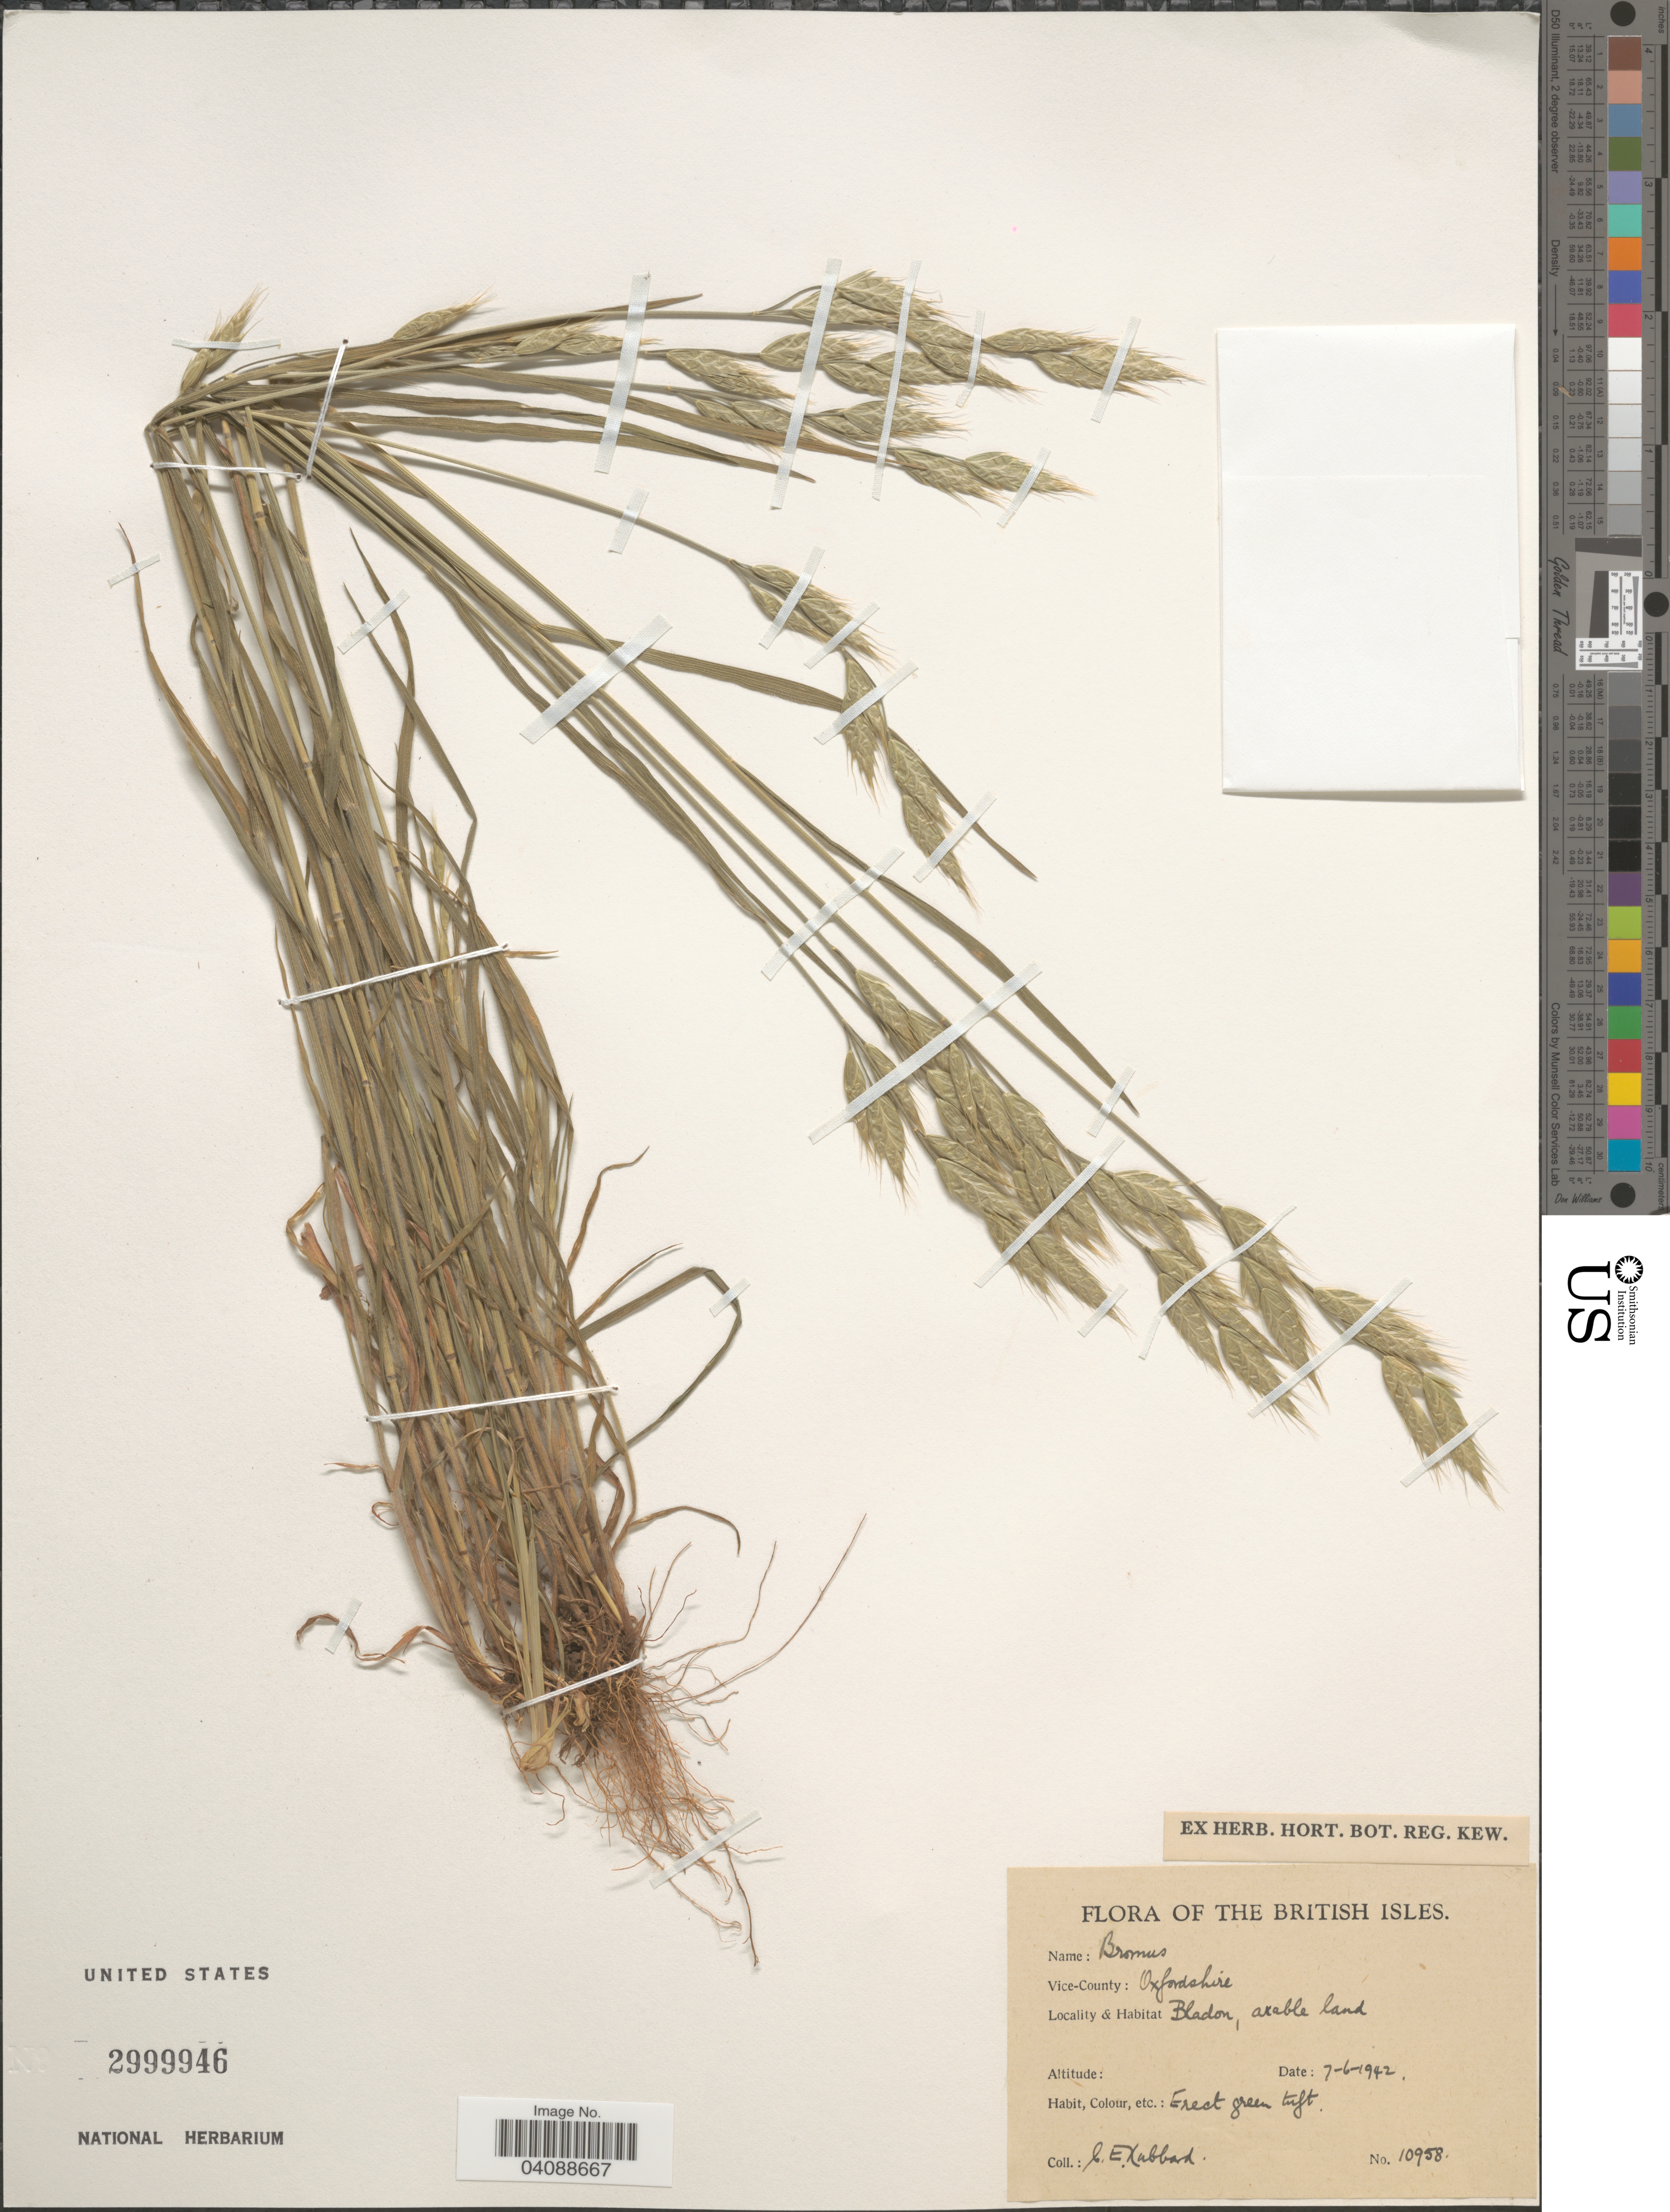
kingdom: Plantae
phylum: Tracheophyta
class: Liliopsida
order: Poales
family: Poaceae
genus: Bromus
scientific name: Bromus sp.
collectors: C. E. Hubbard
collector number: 10958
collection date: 1942-06-07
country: United Kingdom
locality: The British Isles. Vice-County: Oxfordshire. Bladon, axable land.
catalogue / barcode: US 2999946